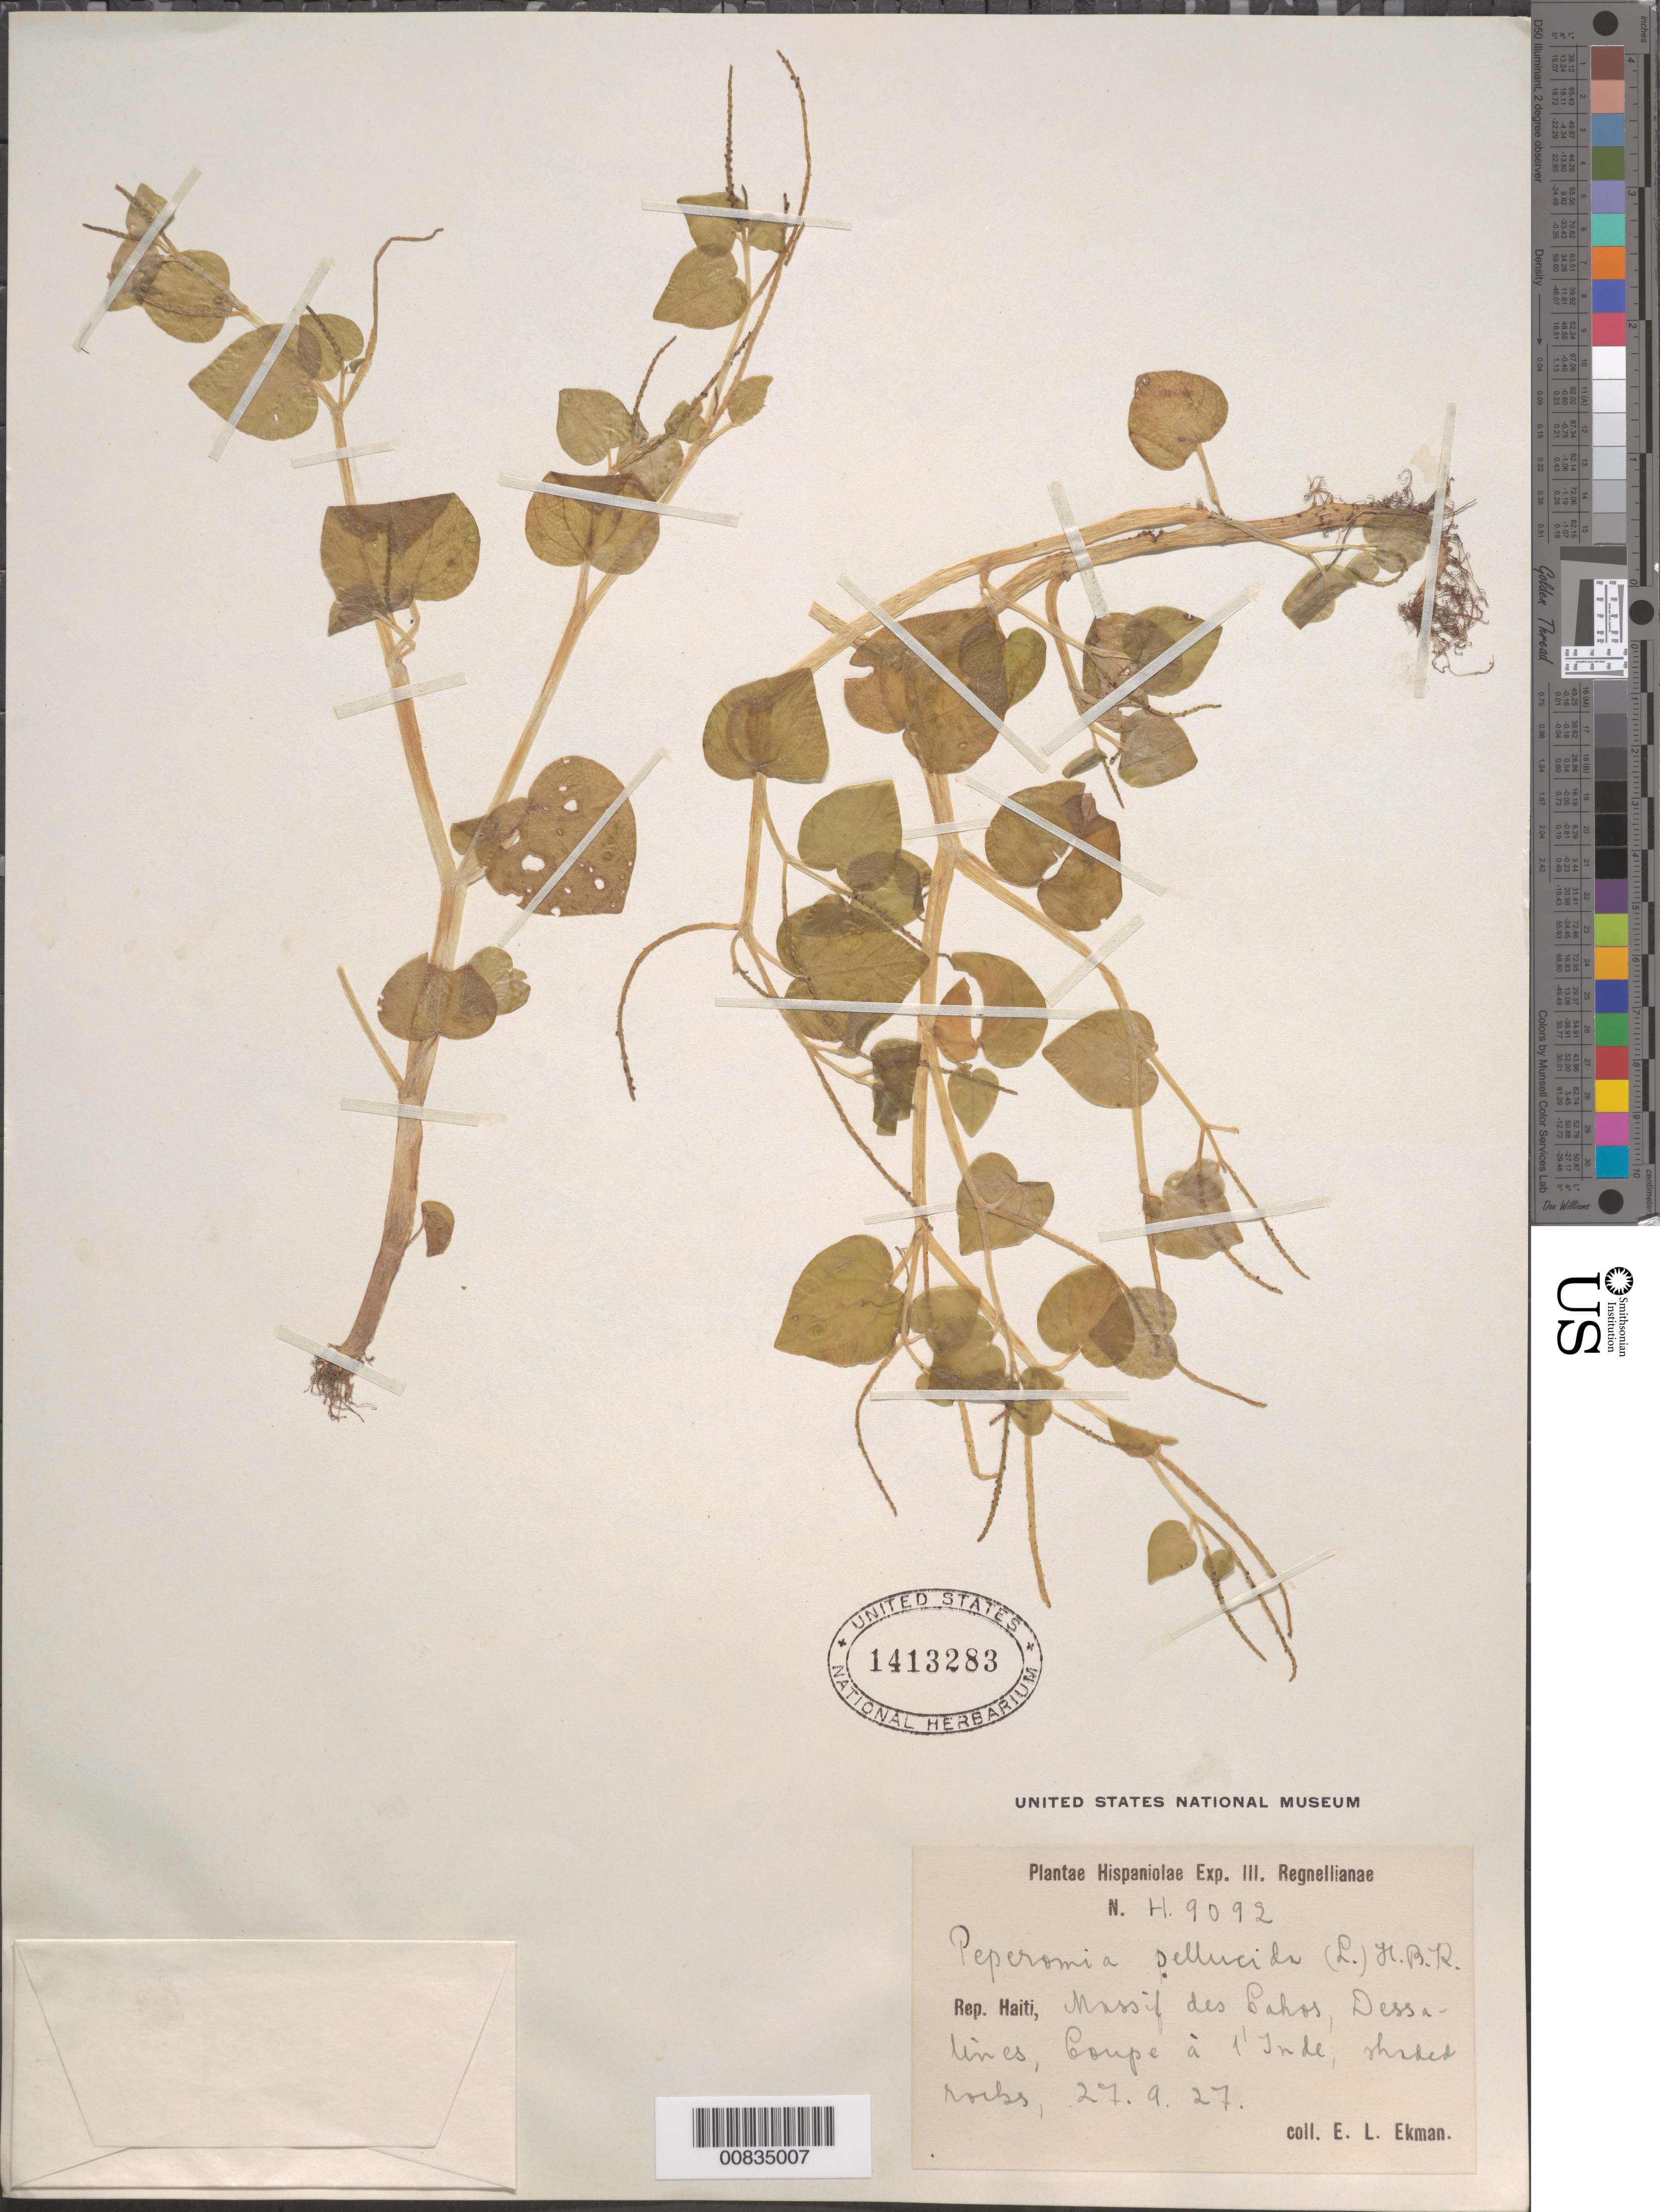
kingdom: Plantae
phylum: Tracheophyta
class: Magnoliopsida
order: Piperales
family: Piperaceae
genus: Peperomia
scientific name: Peperomia pellucida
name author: (L.) Kunth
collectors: E. L. Ekman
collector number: H 9092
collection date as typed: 27 Sep 1927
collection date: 1927-09-27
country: Haiti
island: Hispaniola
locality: Massif des Cahos, Dessalines, Coupe à l'Inde.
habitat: Shaded rocks.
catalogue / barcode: US 1413283